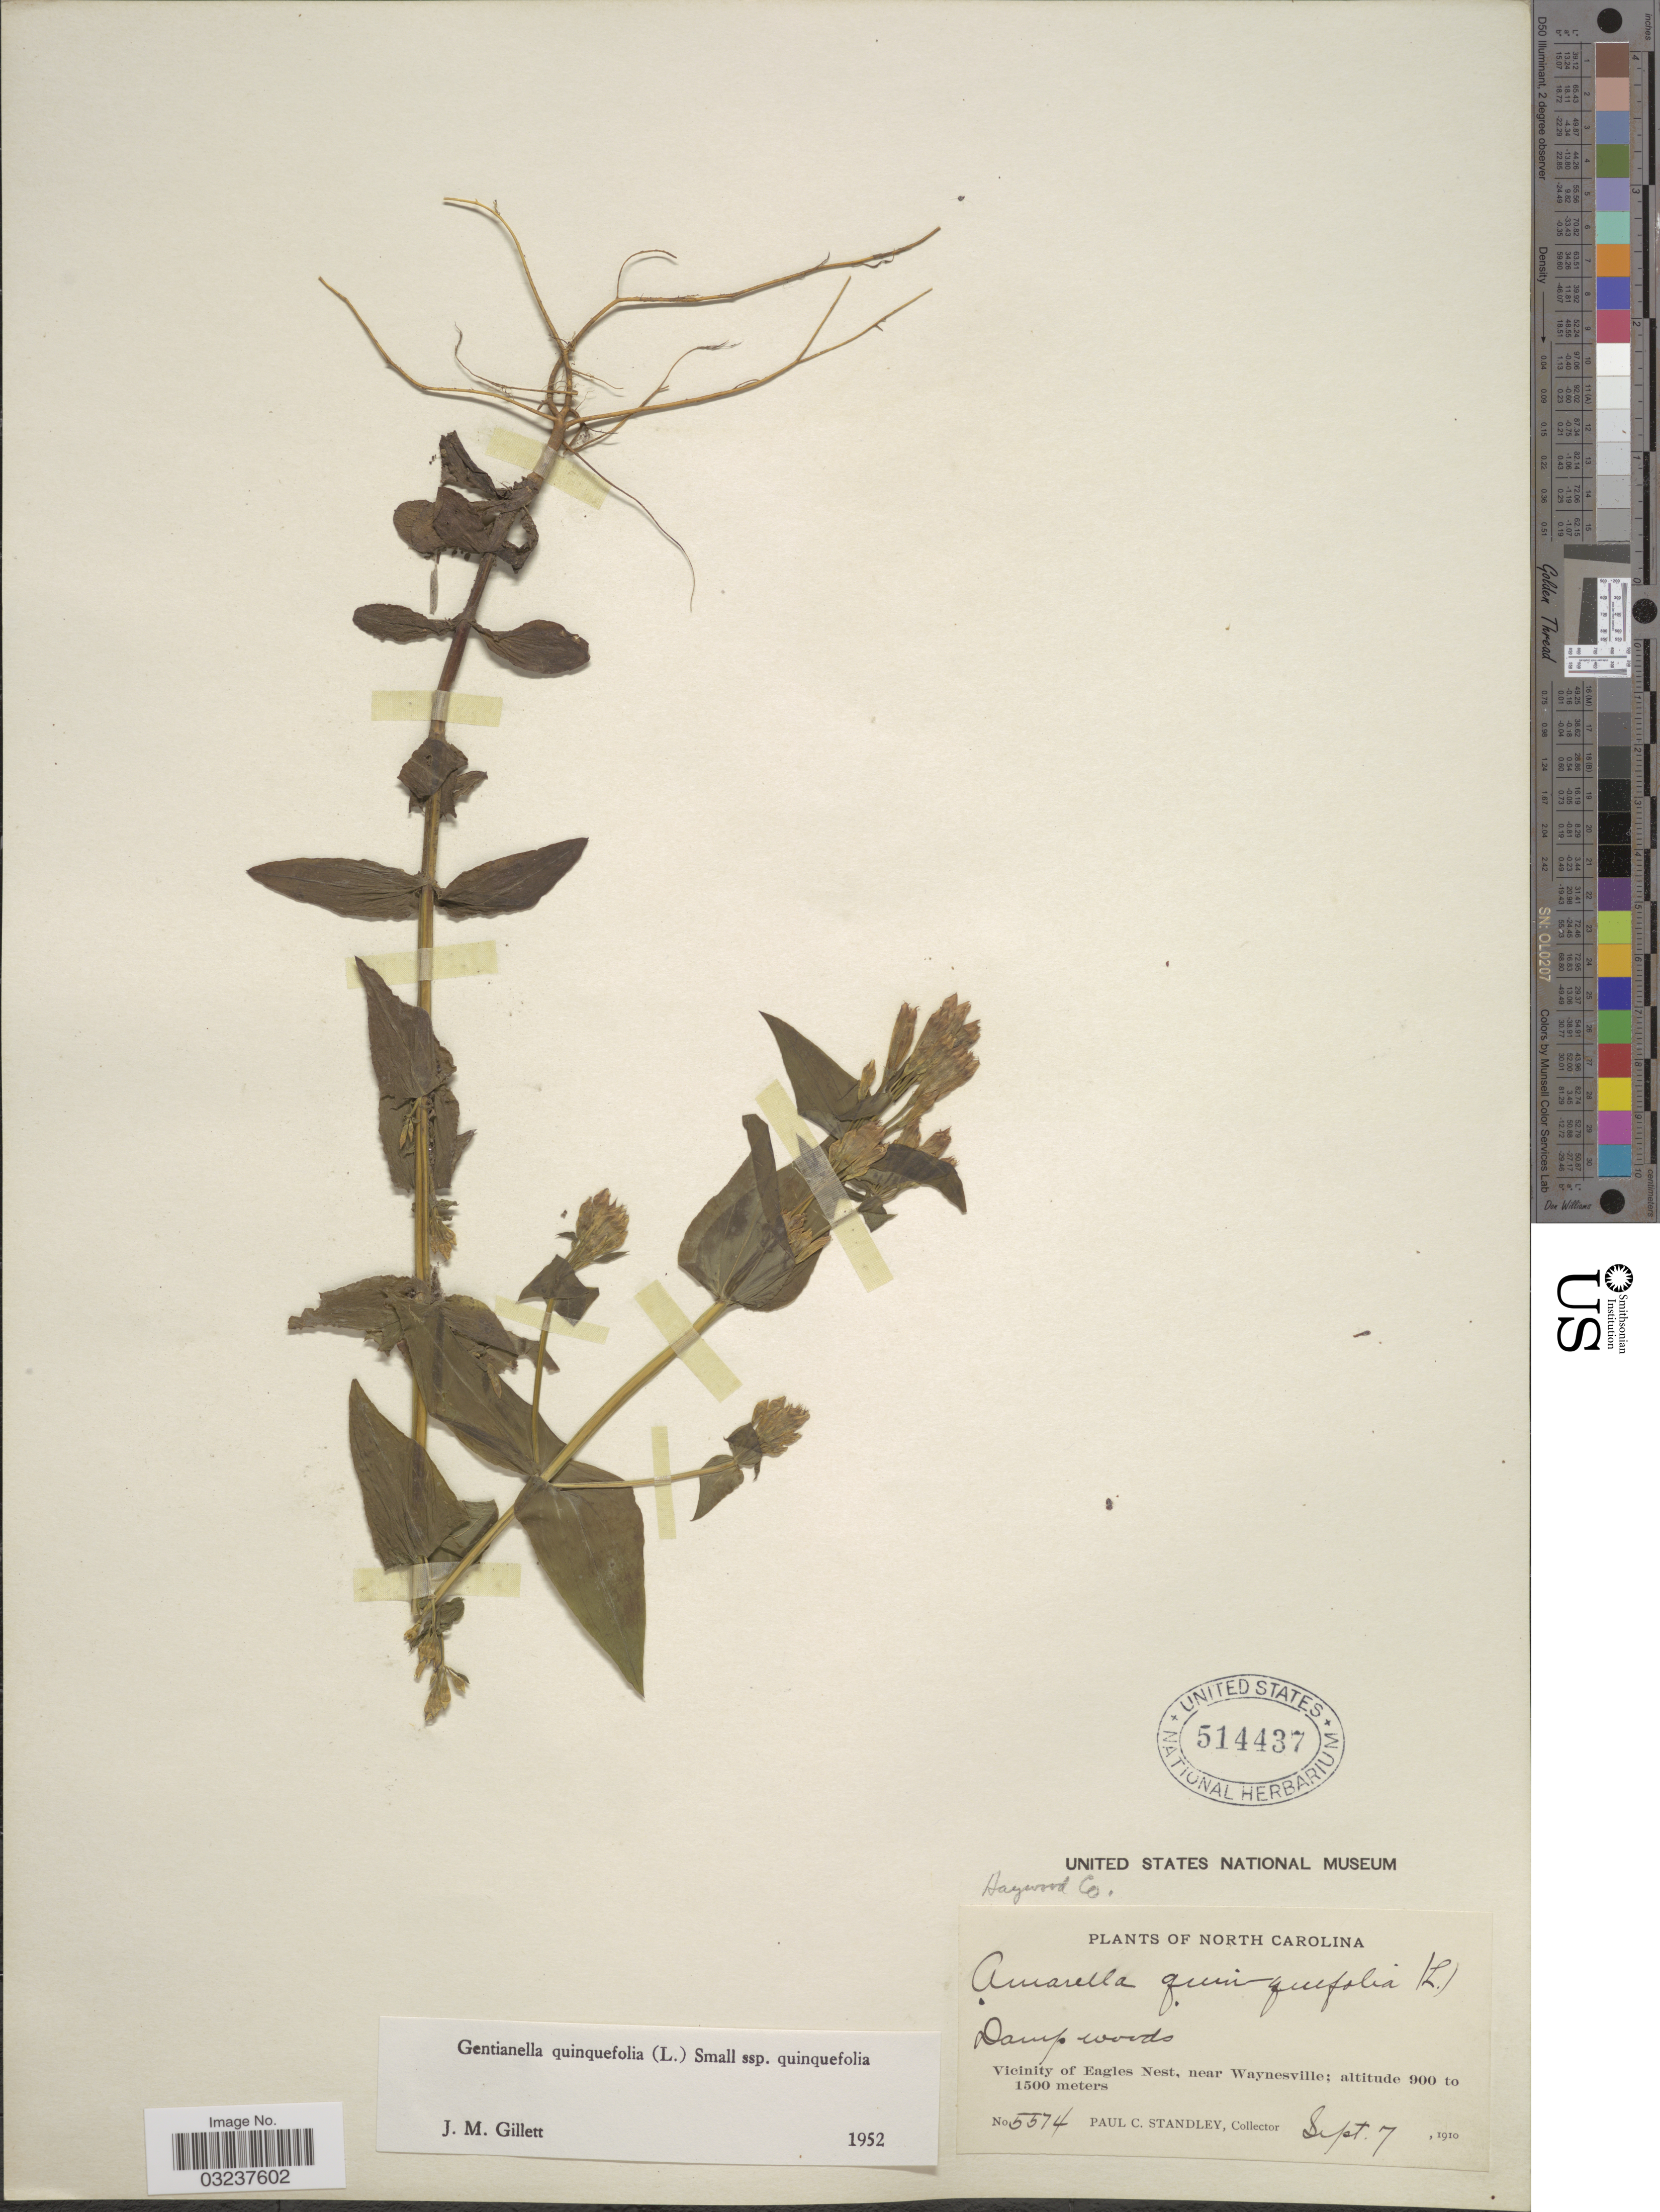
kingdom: Plantae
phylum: Tracheophyta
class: Magnoliopsida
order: Gentianales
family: Gentianaceae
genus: Gentianella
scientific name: Gentianella quinquefolia subsp. quinquefolia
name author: (L.) Small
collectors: P. C. Standley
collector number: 5574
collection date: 1910-09-07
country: United States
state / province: North Carolina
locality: Vicinity of Eagles Nest, near Waynesville.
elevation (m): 900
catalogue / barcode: US 514437